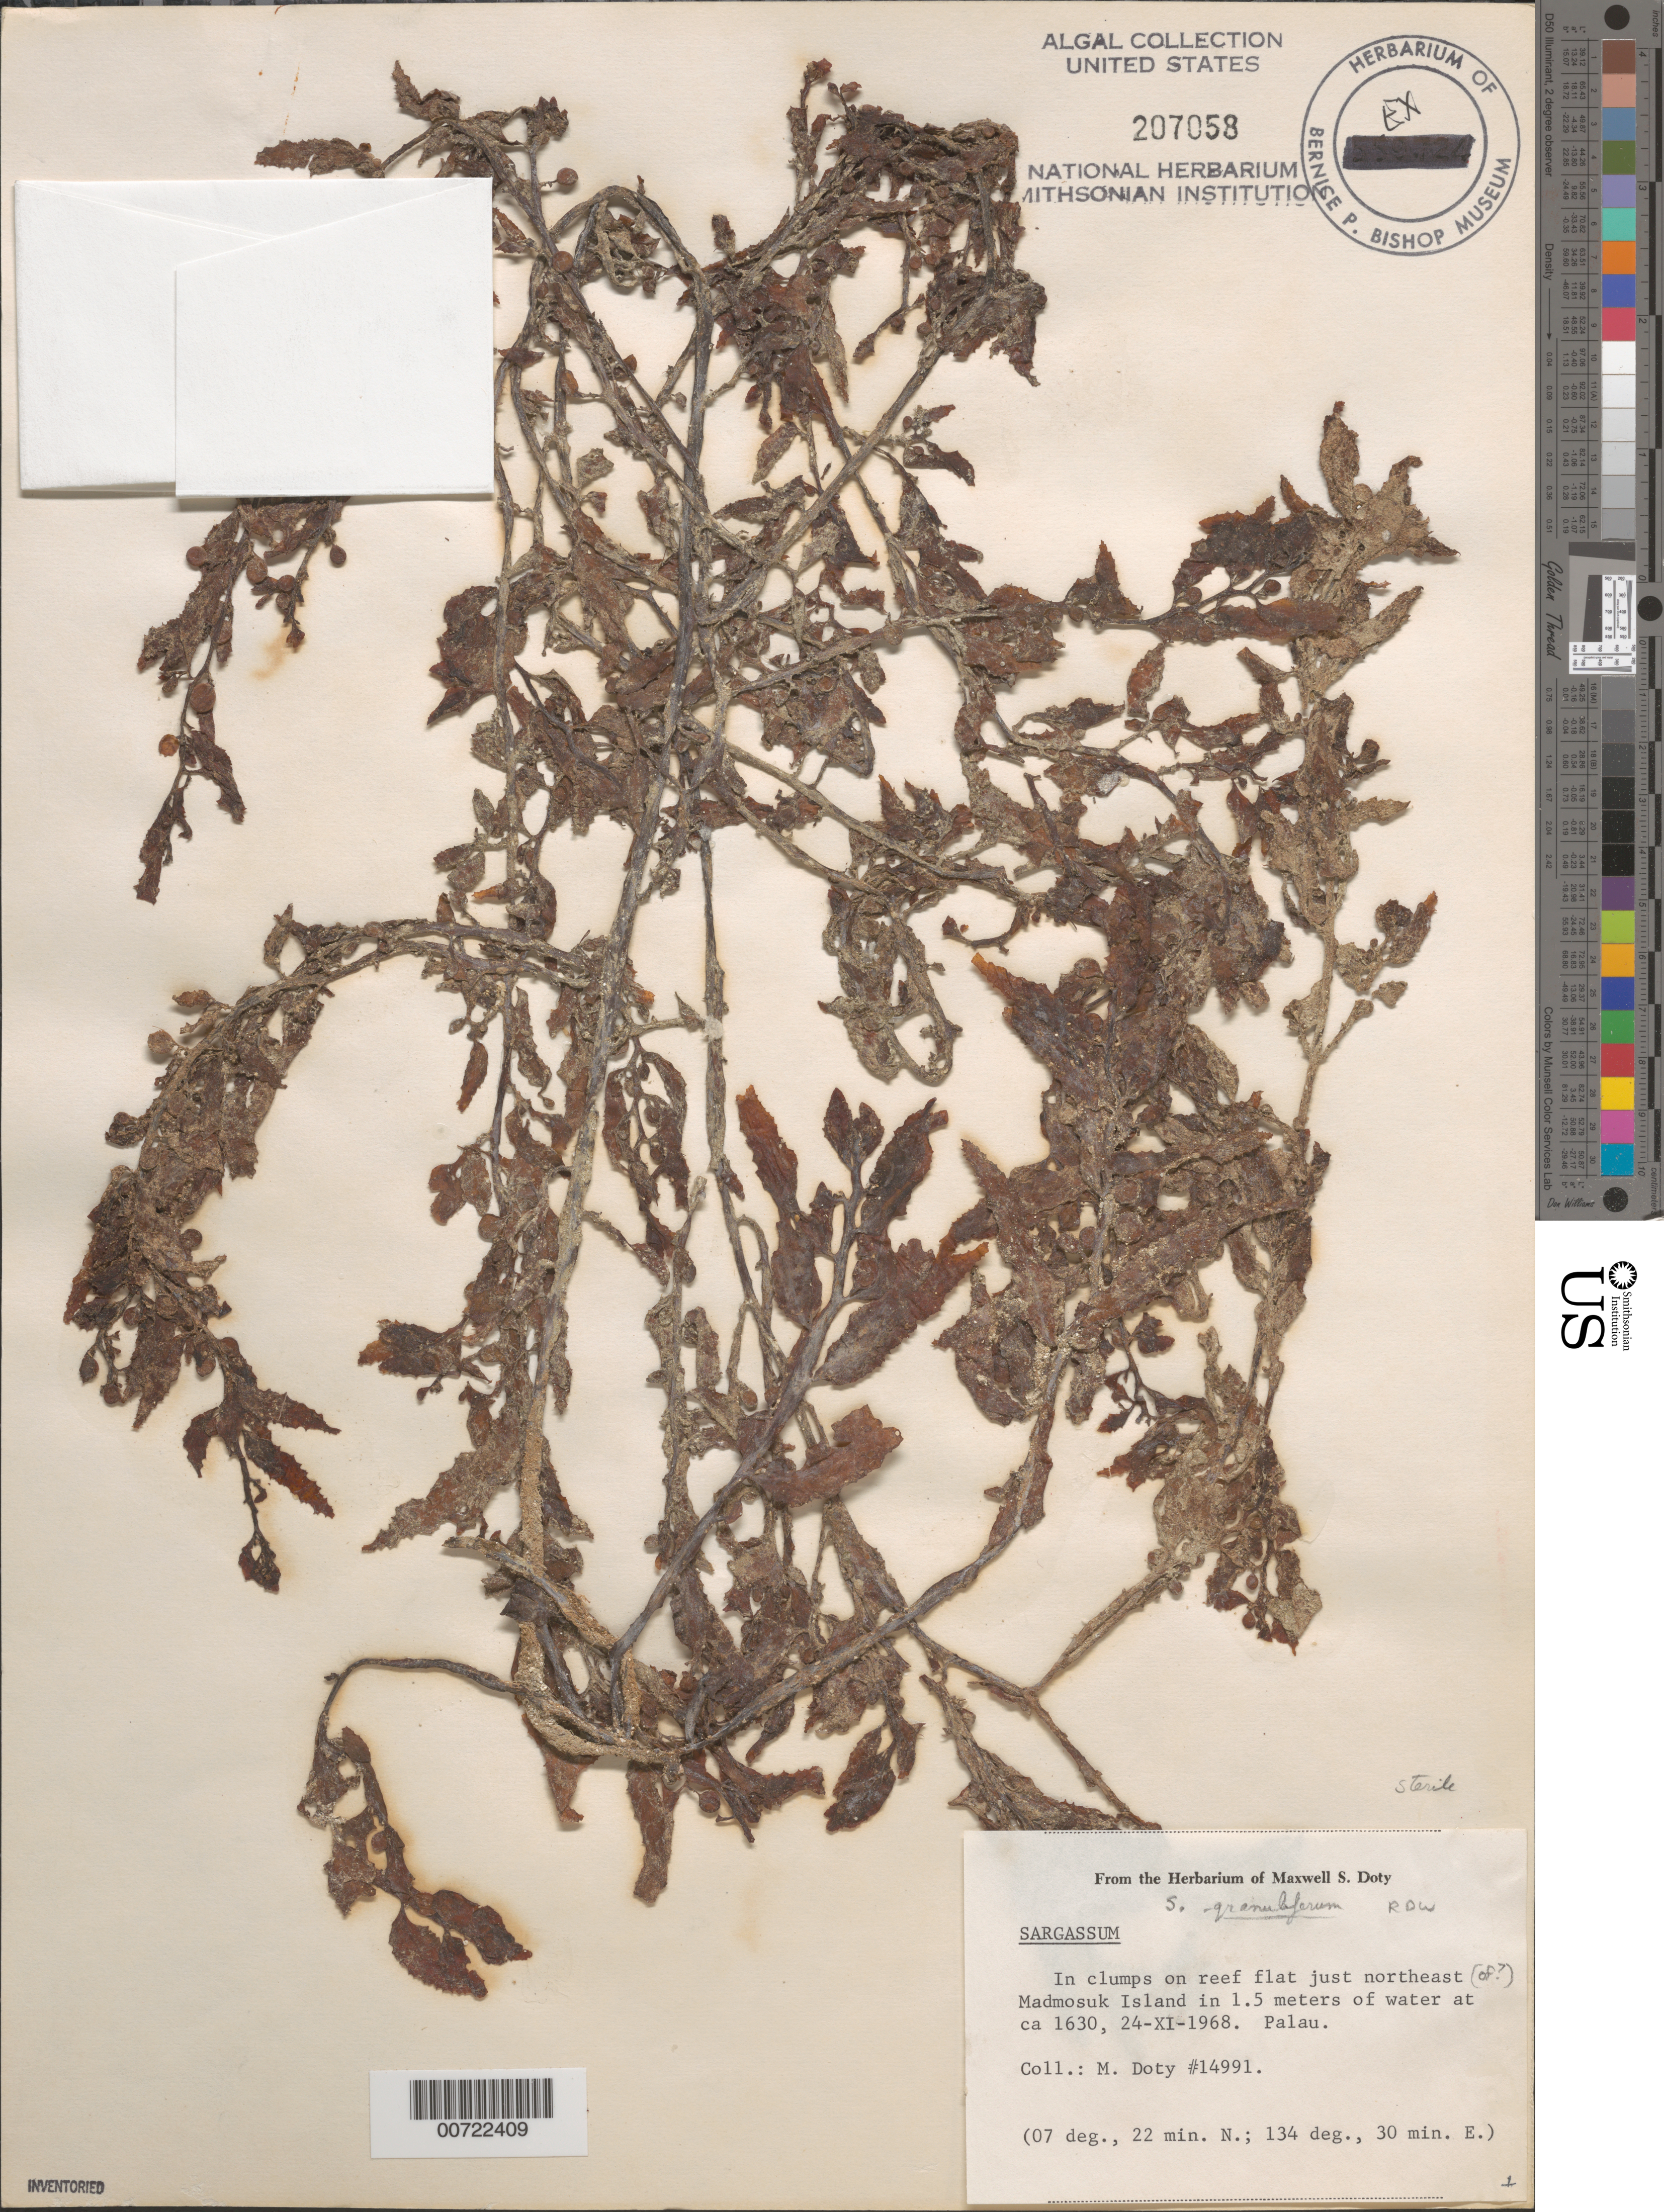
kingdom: Chromista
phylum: Ochrophyta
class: Phaeophyceae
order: Fucales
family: Sargassaceae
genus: Sargassum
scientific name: Sargassum granuliferum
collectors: M. S. Doty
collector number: MSD 14991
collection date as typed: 24 Nov 1968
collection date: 1968-11-24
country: Palau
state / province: Koror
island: Oreor [Koror]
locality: Just off the NW coast of Oreor I.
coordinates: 07 deg., 22 min. N, 134 deg., 30 min. E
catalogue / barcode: US 207058